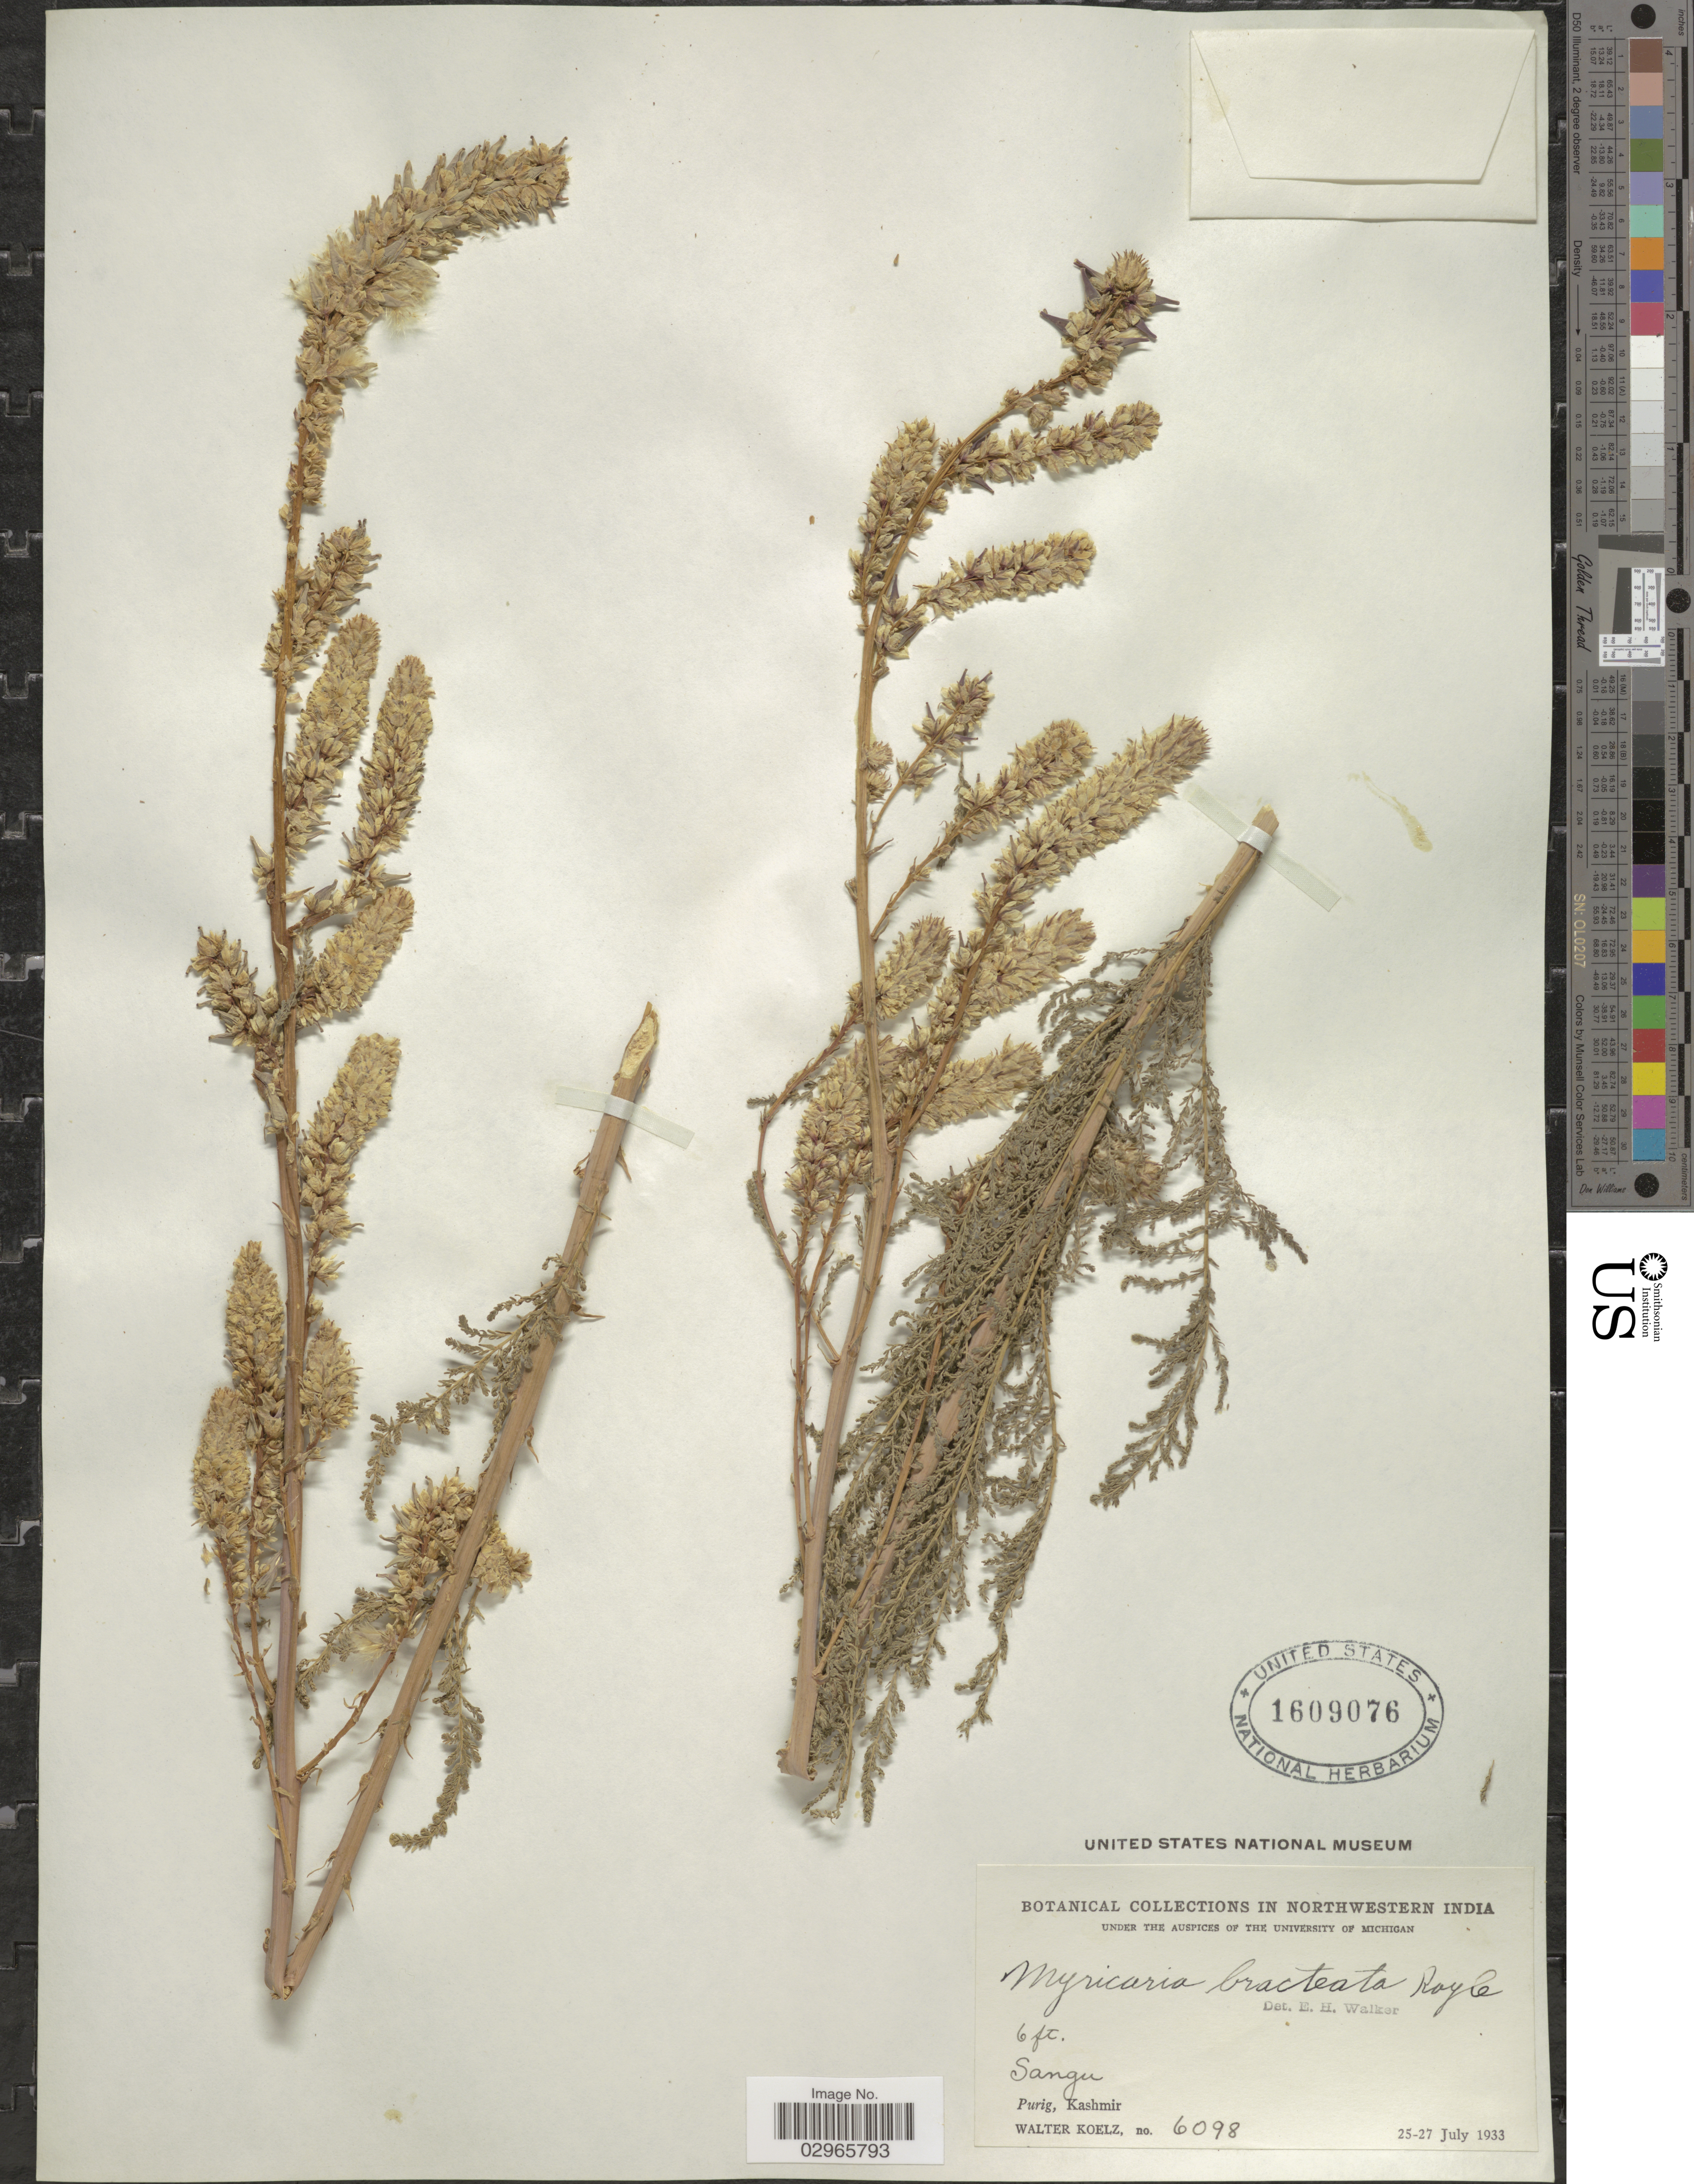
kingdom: Plantae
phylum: Tracheophyta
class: Magnoliopsida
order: Caryophyllales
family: Tamaricaceae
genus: Myricaria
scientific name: Myricaria bracteata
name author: Royle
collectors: W. N. Koelz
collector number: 6098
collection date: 1933-07-25/1933-07-27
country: India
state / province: Jammu and Kashmir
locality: Northwestern India. Purig, Kashmir. Sangu.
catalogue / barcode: US 1609076